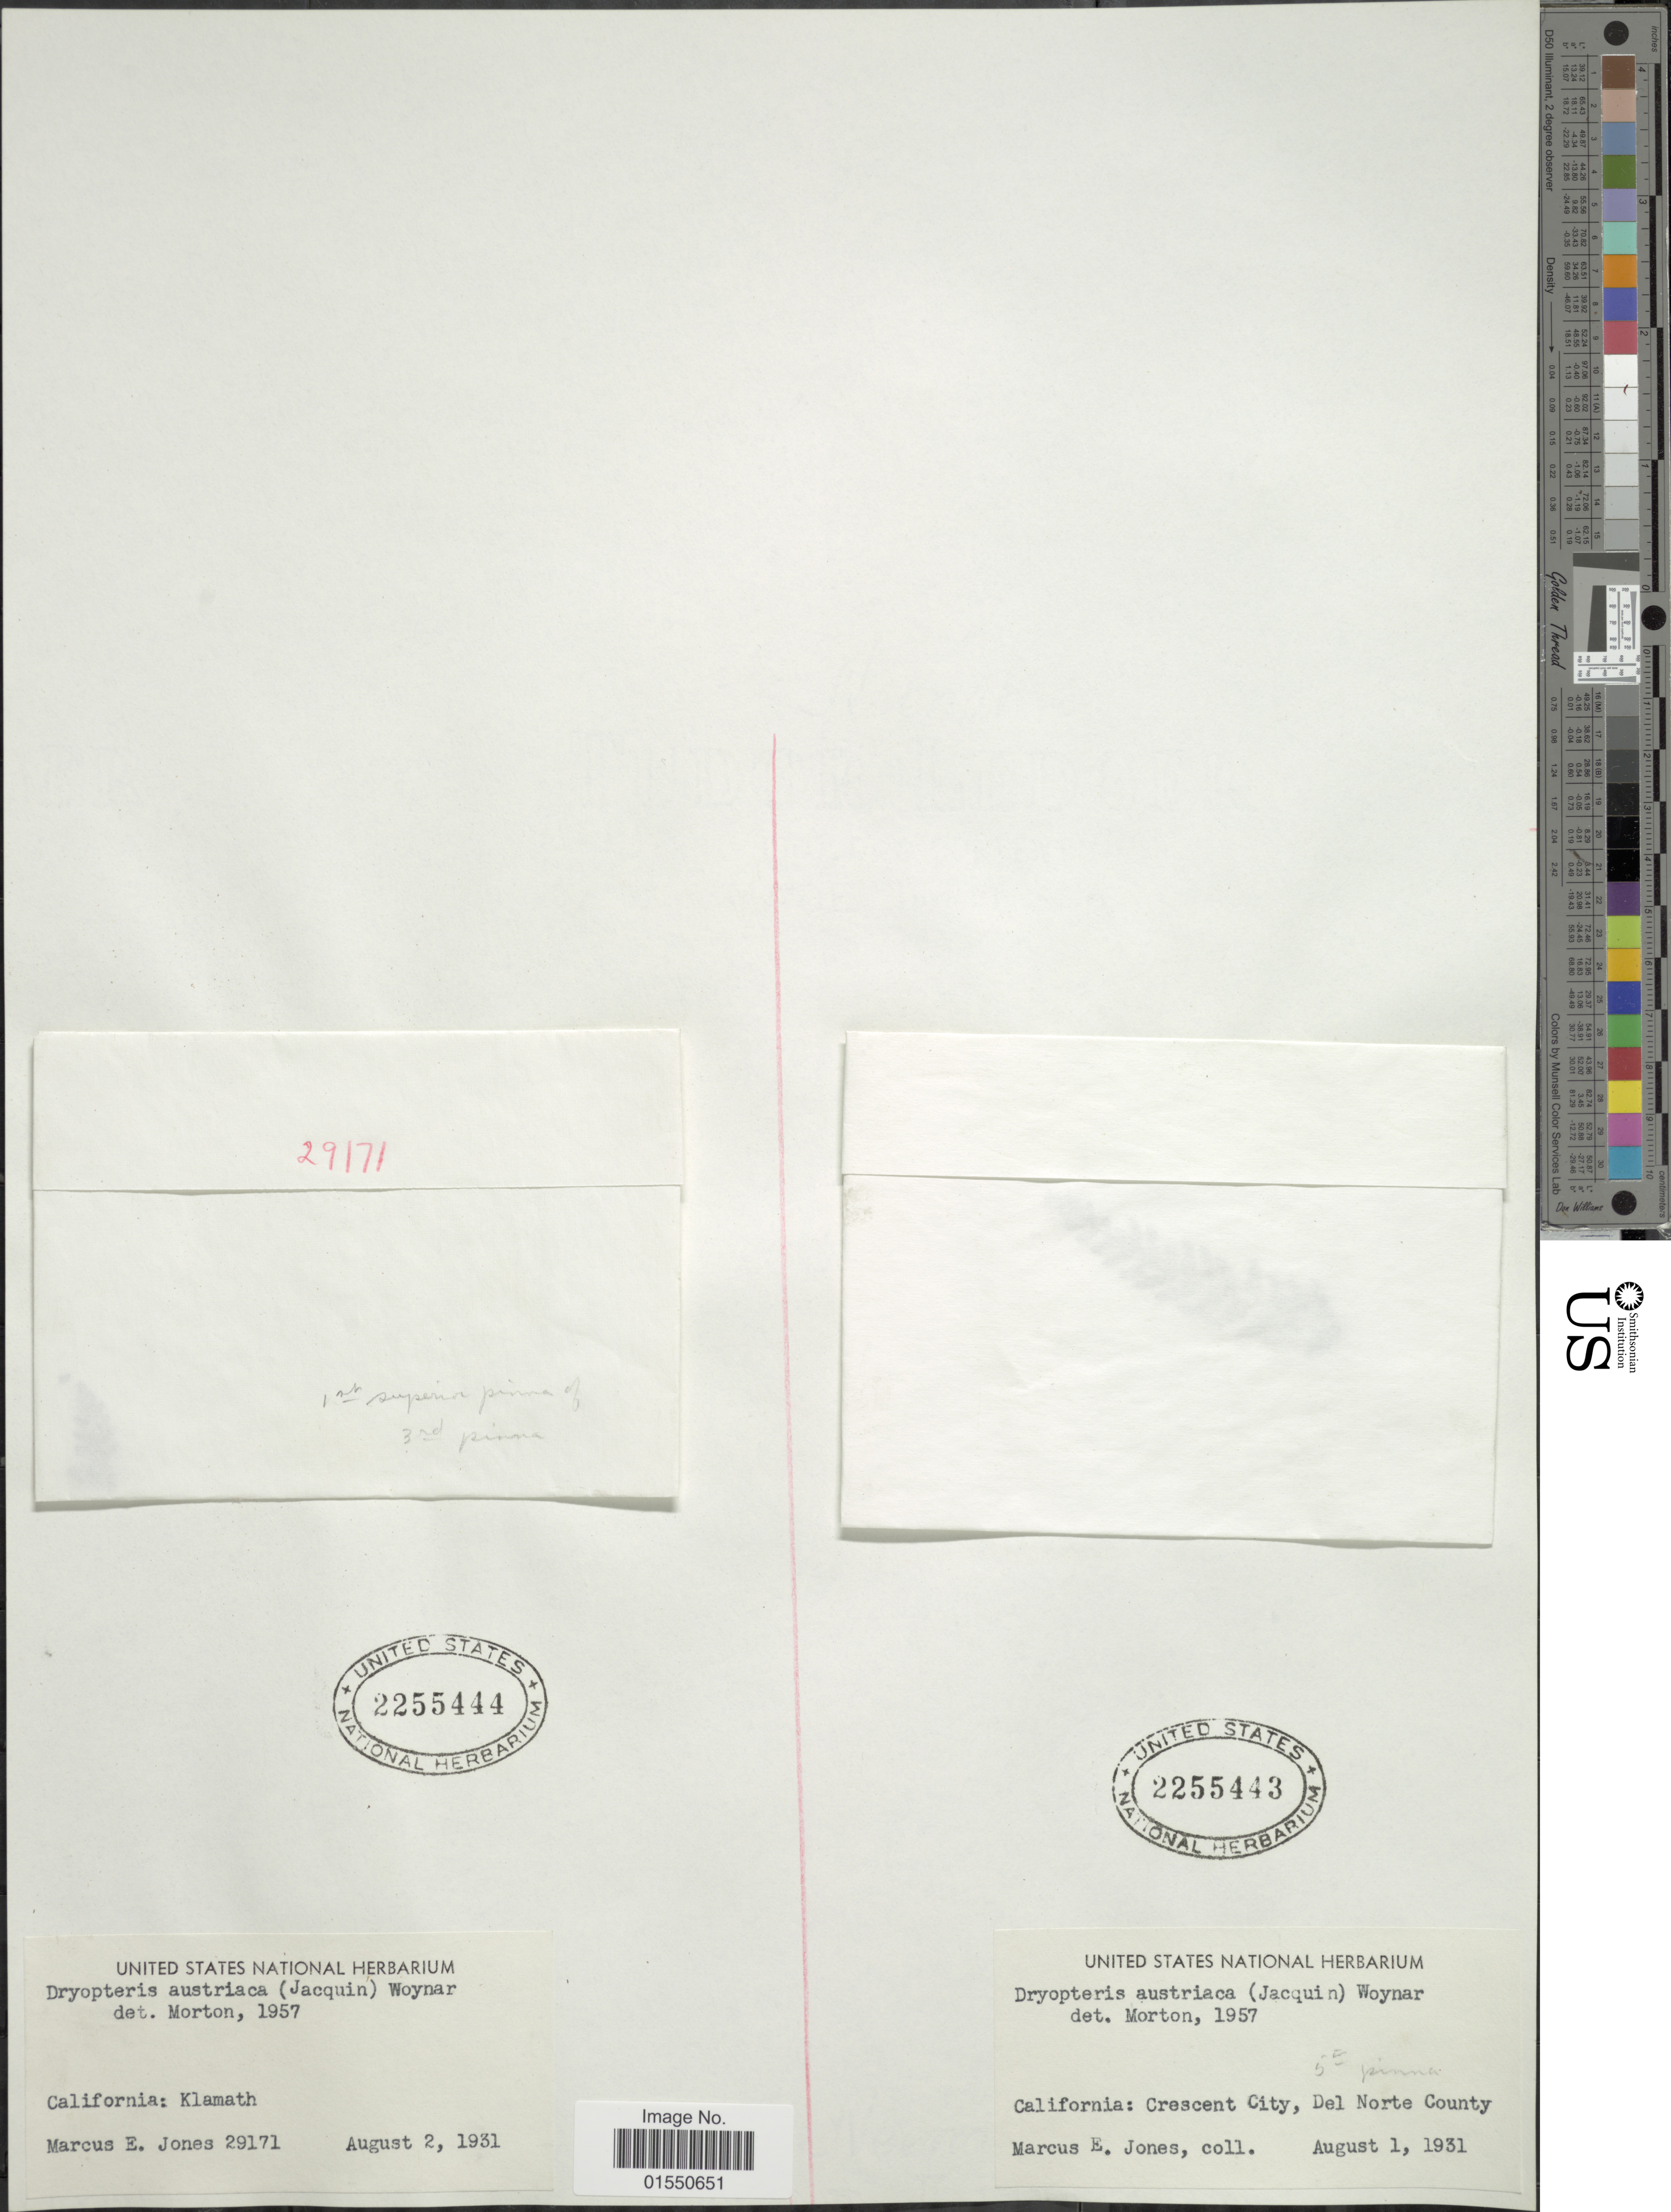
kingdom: Plantae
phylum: Tracheophyta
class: Polypodiopsida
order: Polypodiales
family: Dryopteridaceae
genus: Dryopteris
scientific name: Dryopteris expansa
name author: (C. Presl) Fraser-Jenk. & Jermy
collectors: M. E. Jones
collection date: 1931-08-01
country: United States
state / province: California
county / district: Del Norte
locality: Cresecent City, Del Norte County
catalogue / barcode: US 2255443